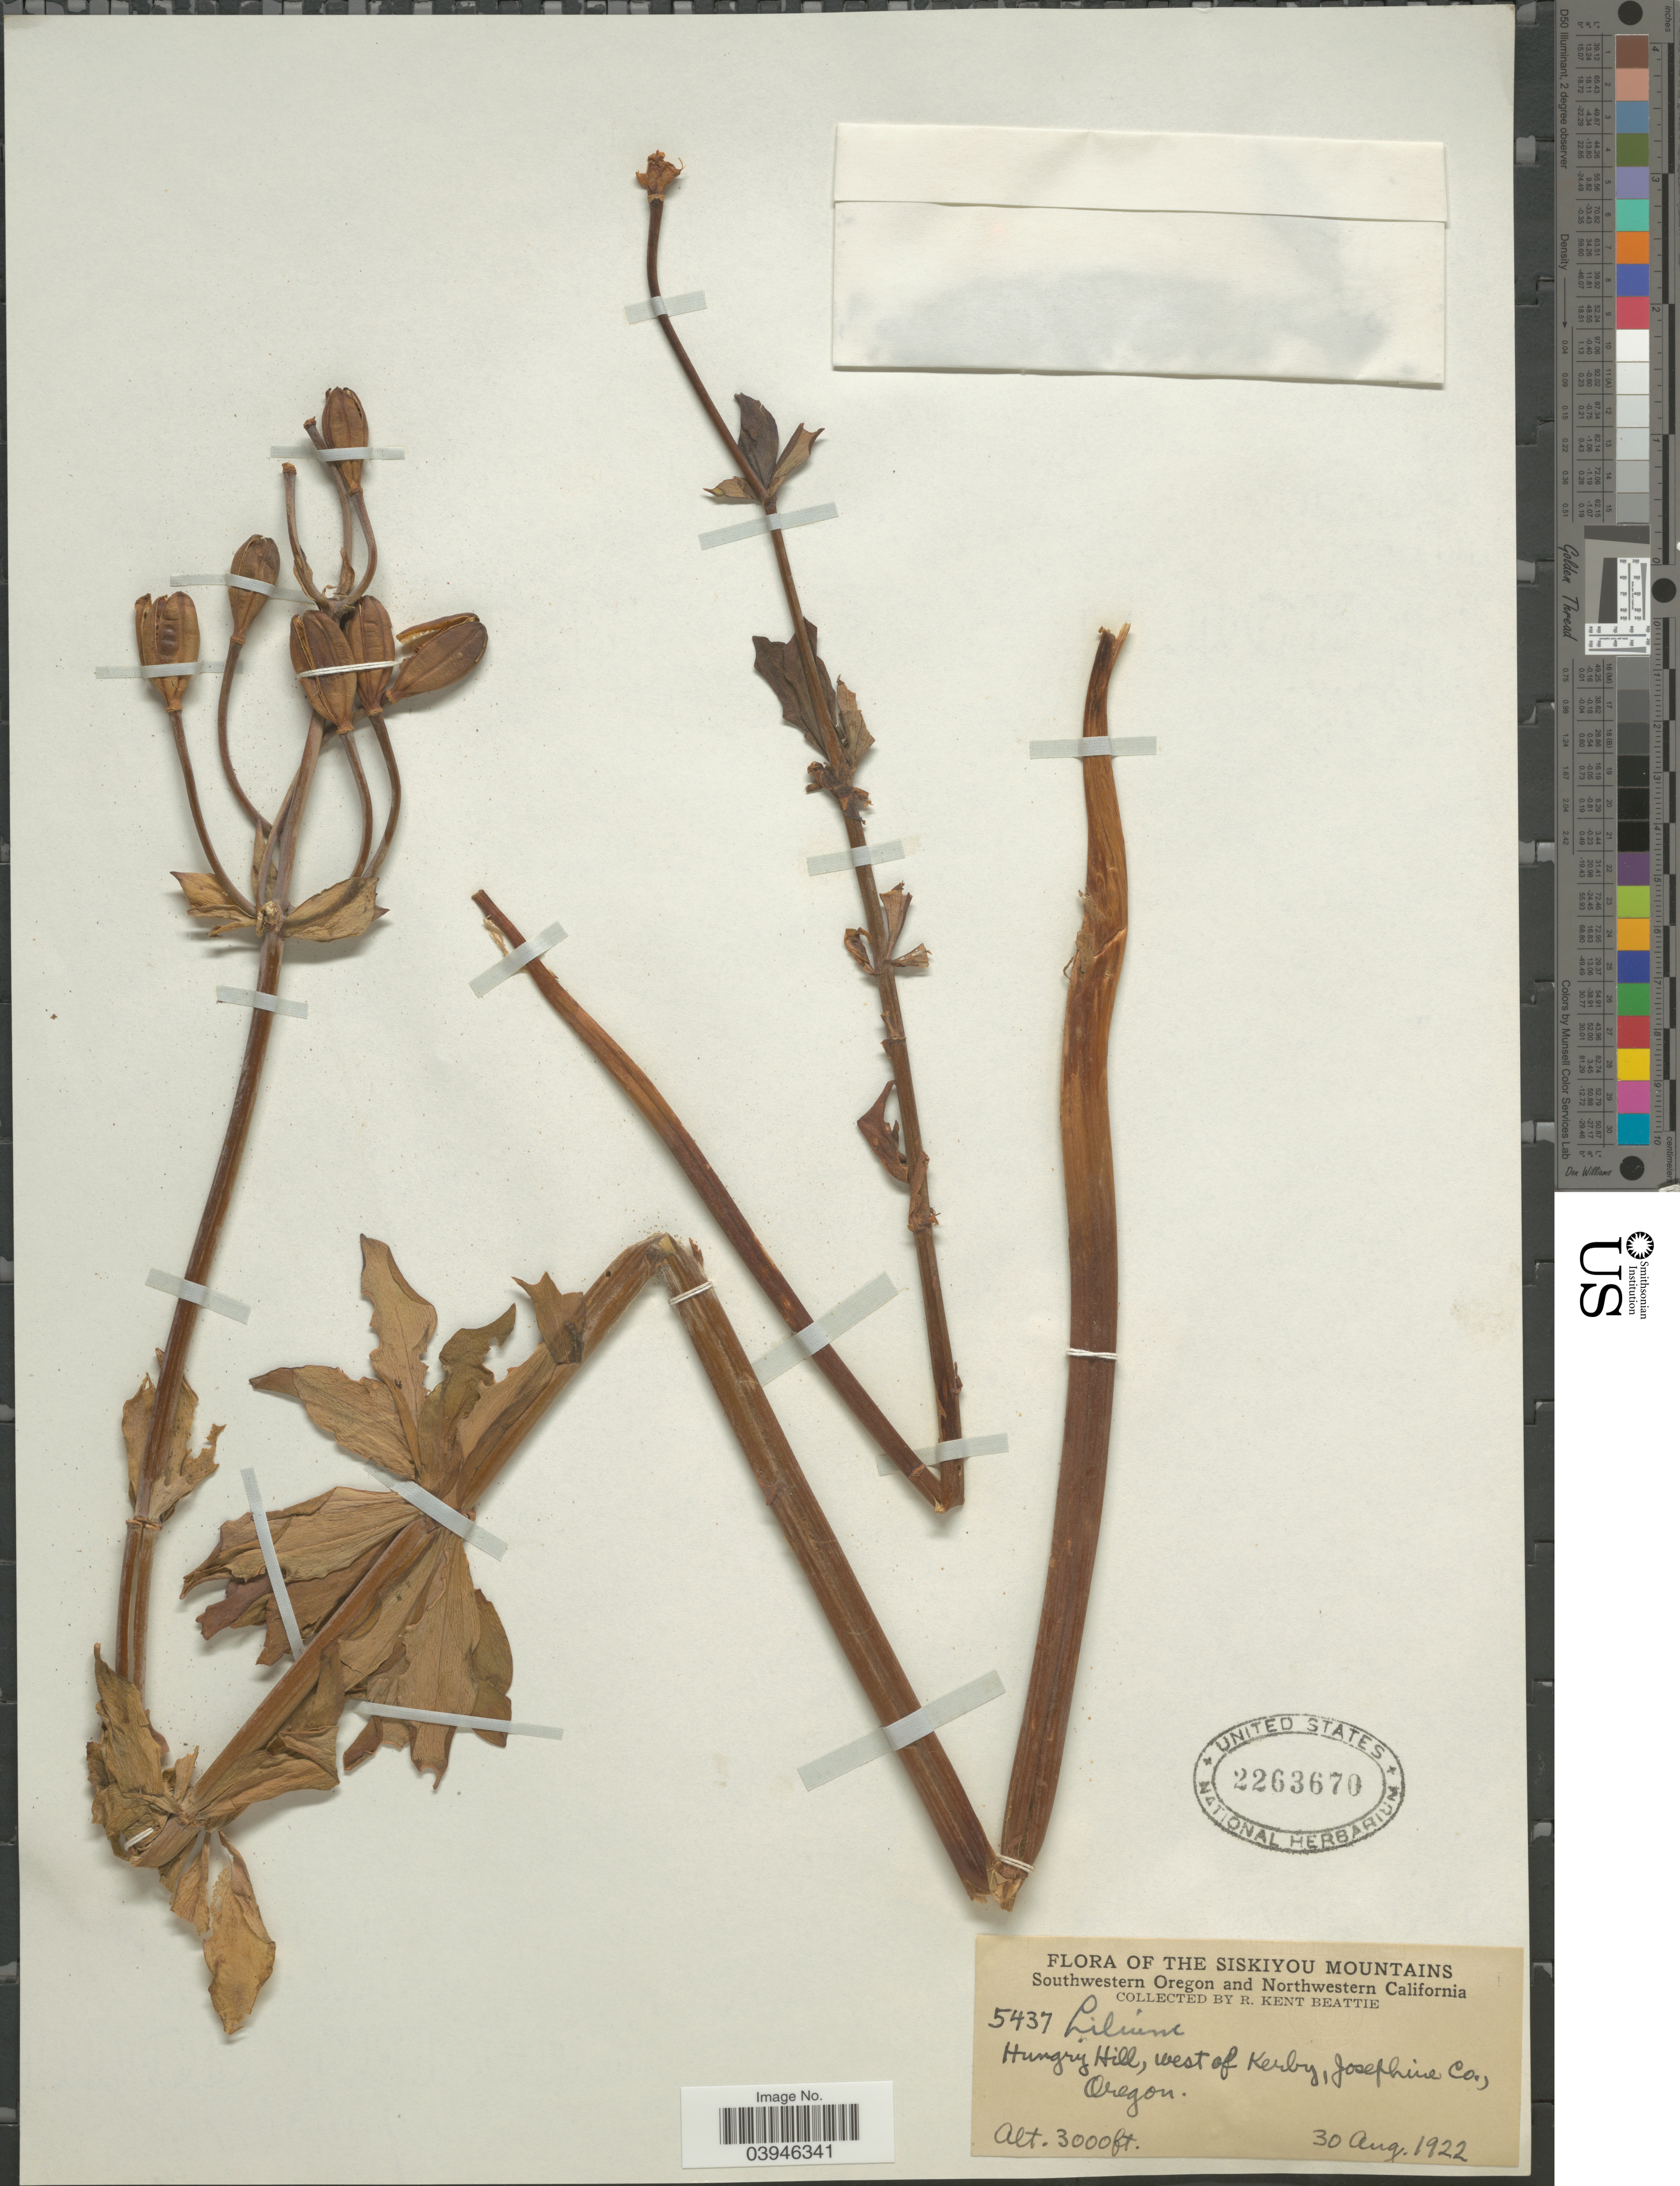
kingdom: Plantae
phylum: Tracheophyta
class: Liliopsida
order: Liliales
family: Liliaceae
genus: Lilium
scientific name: Lilium sp.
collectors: R. K. Beattie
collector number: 5437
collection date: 1922-08-30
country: United States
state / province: Oregon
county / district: Josephine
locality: Siskiyou Mountains. Southwestern Oregon. Hungry Hill, west of Kerby, Josephine Co.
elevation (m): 914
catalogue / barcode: US 2263670